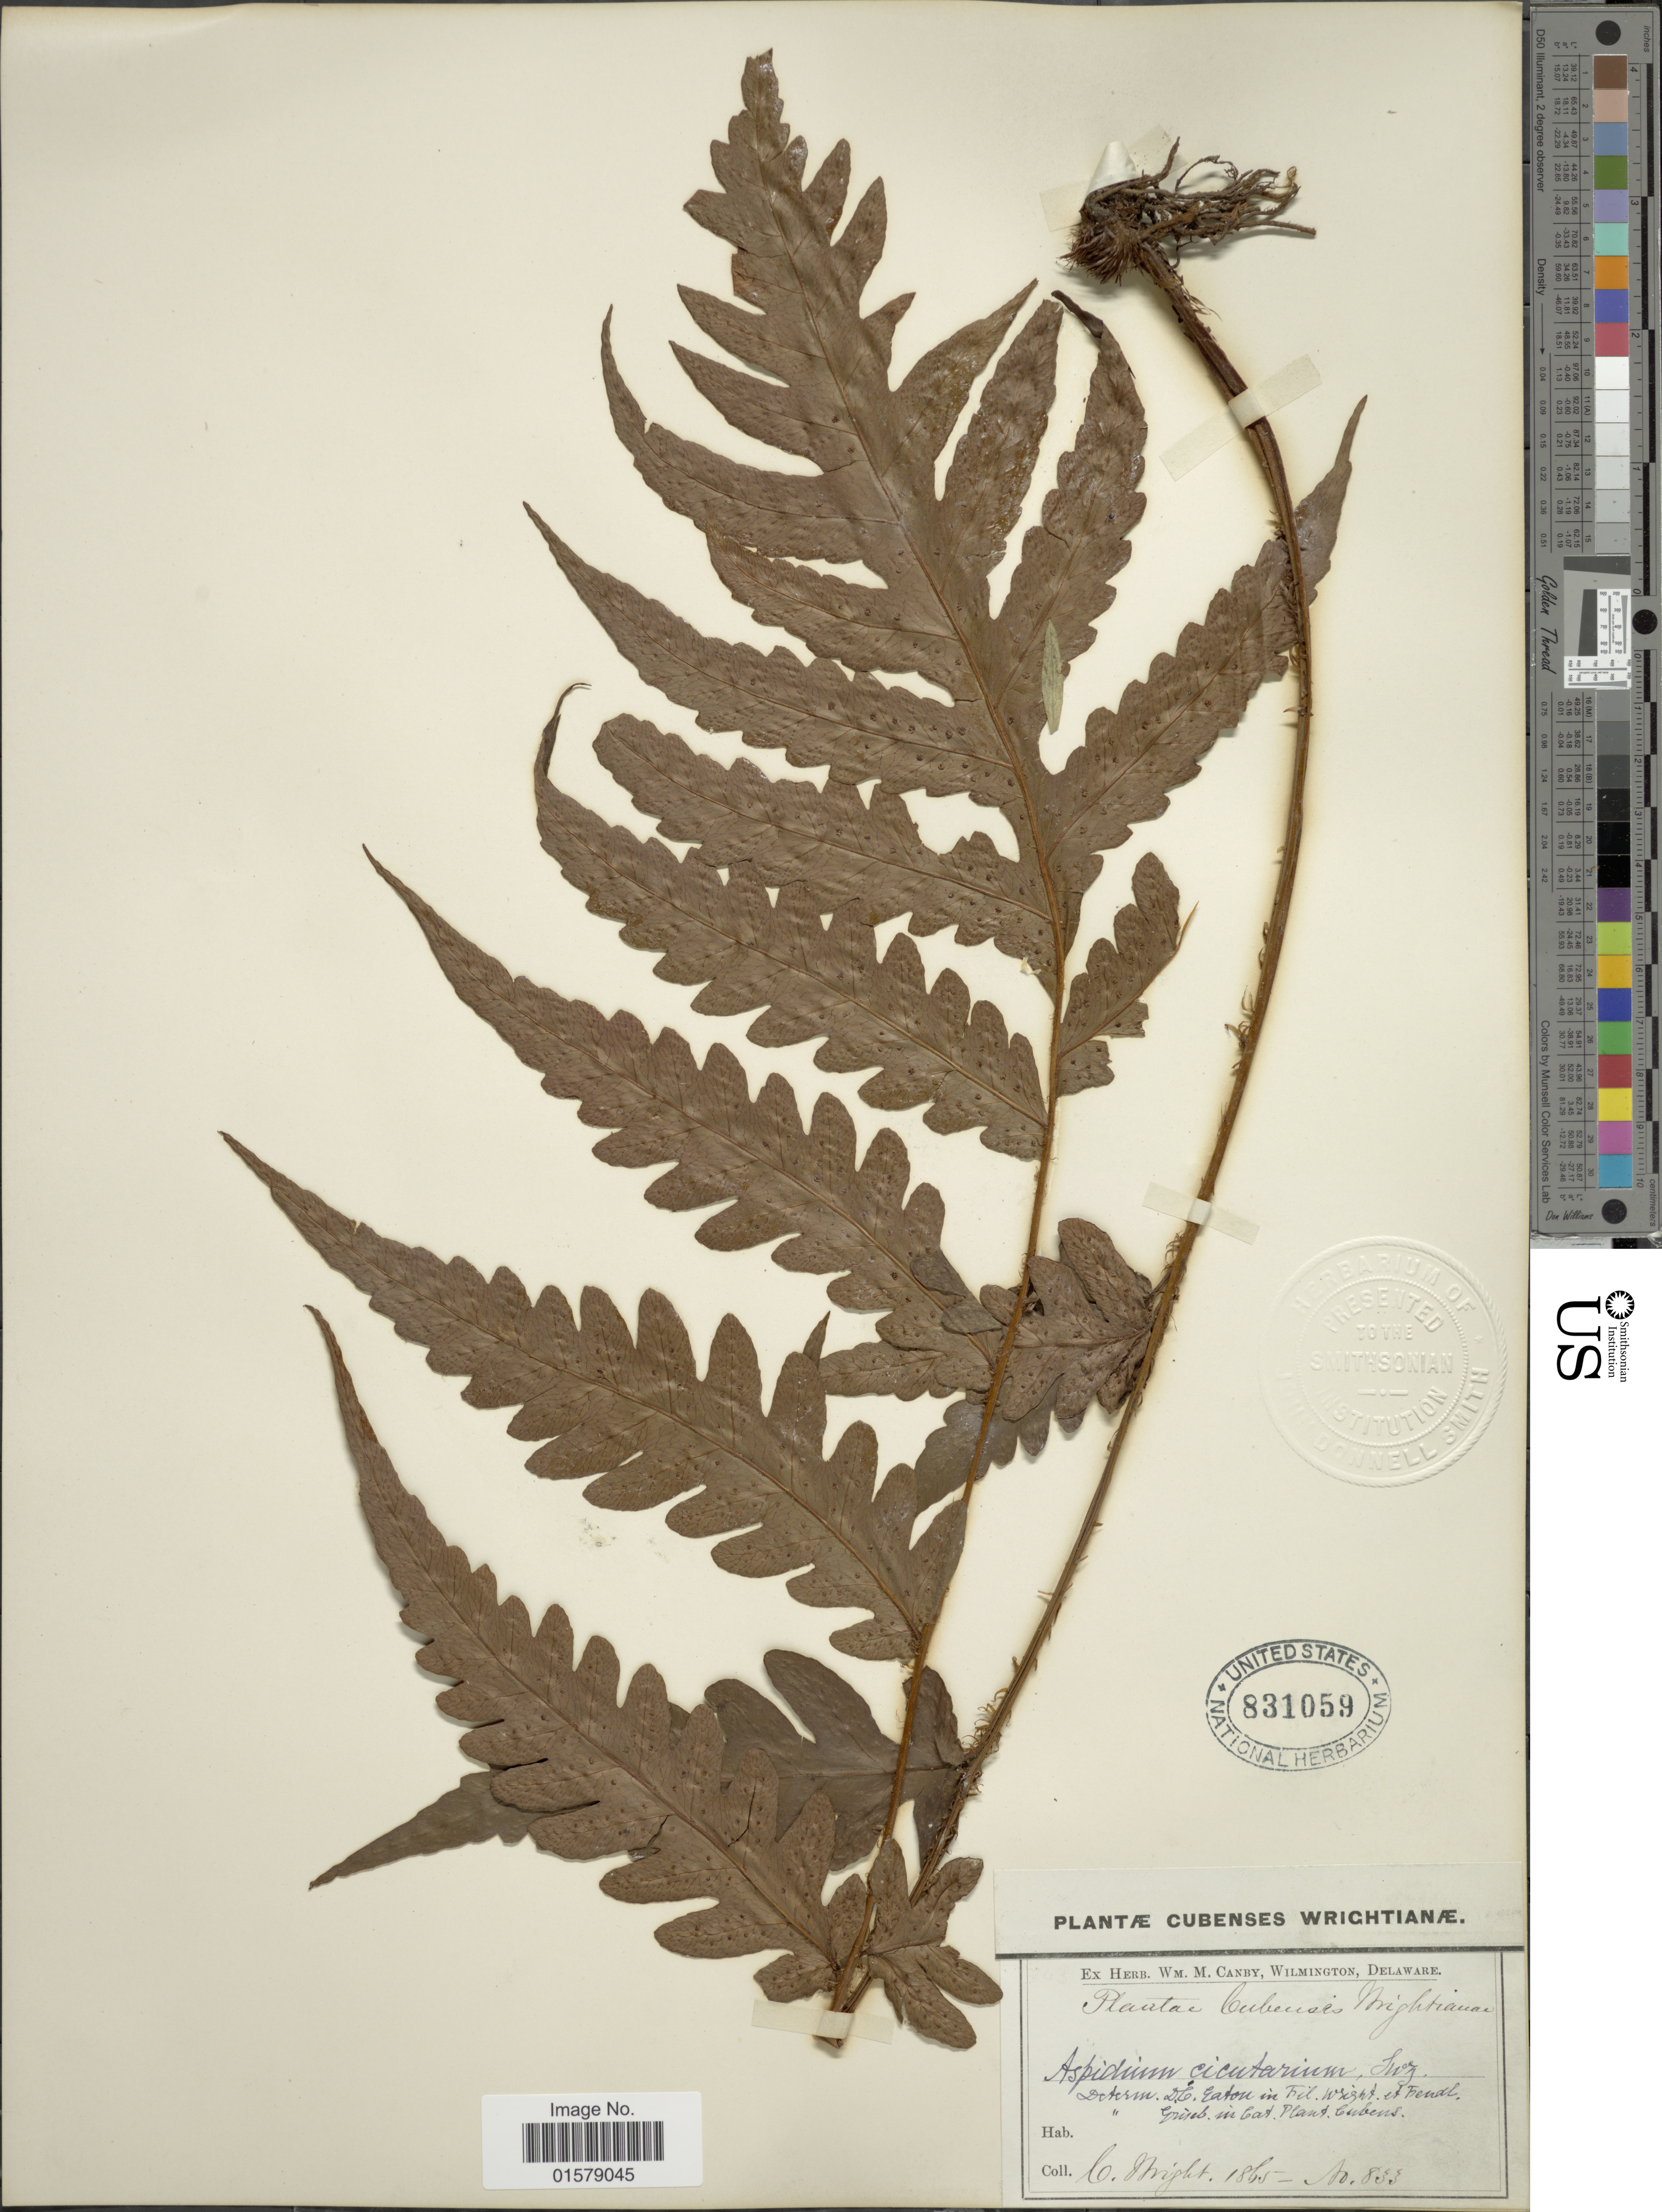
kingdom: Plantae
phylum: Tracheophyta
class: Polypodiopsida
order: Polypodiales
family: Tectariaceae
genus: Tectaria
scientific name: Tectaria cicutaria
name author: (L.) Copel.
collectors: C. Wright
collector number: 833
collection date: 1865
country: Cuba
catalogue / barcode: US 831059